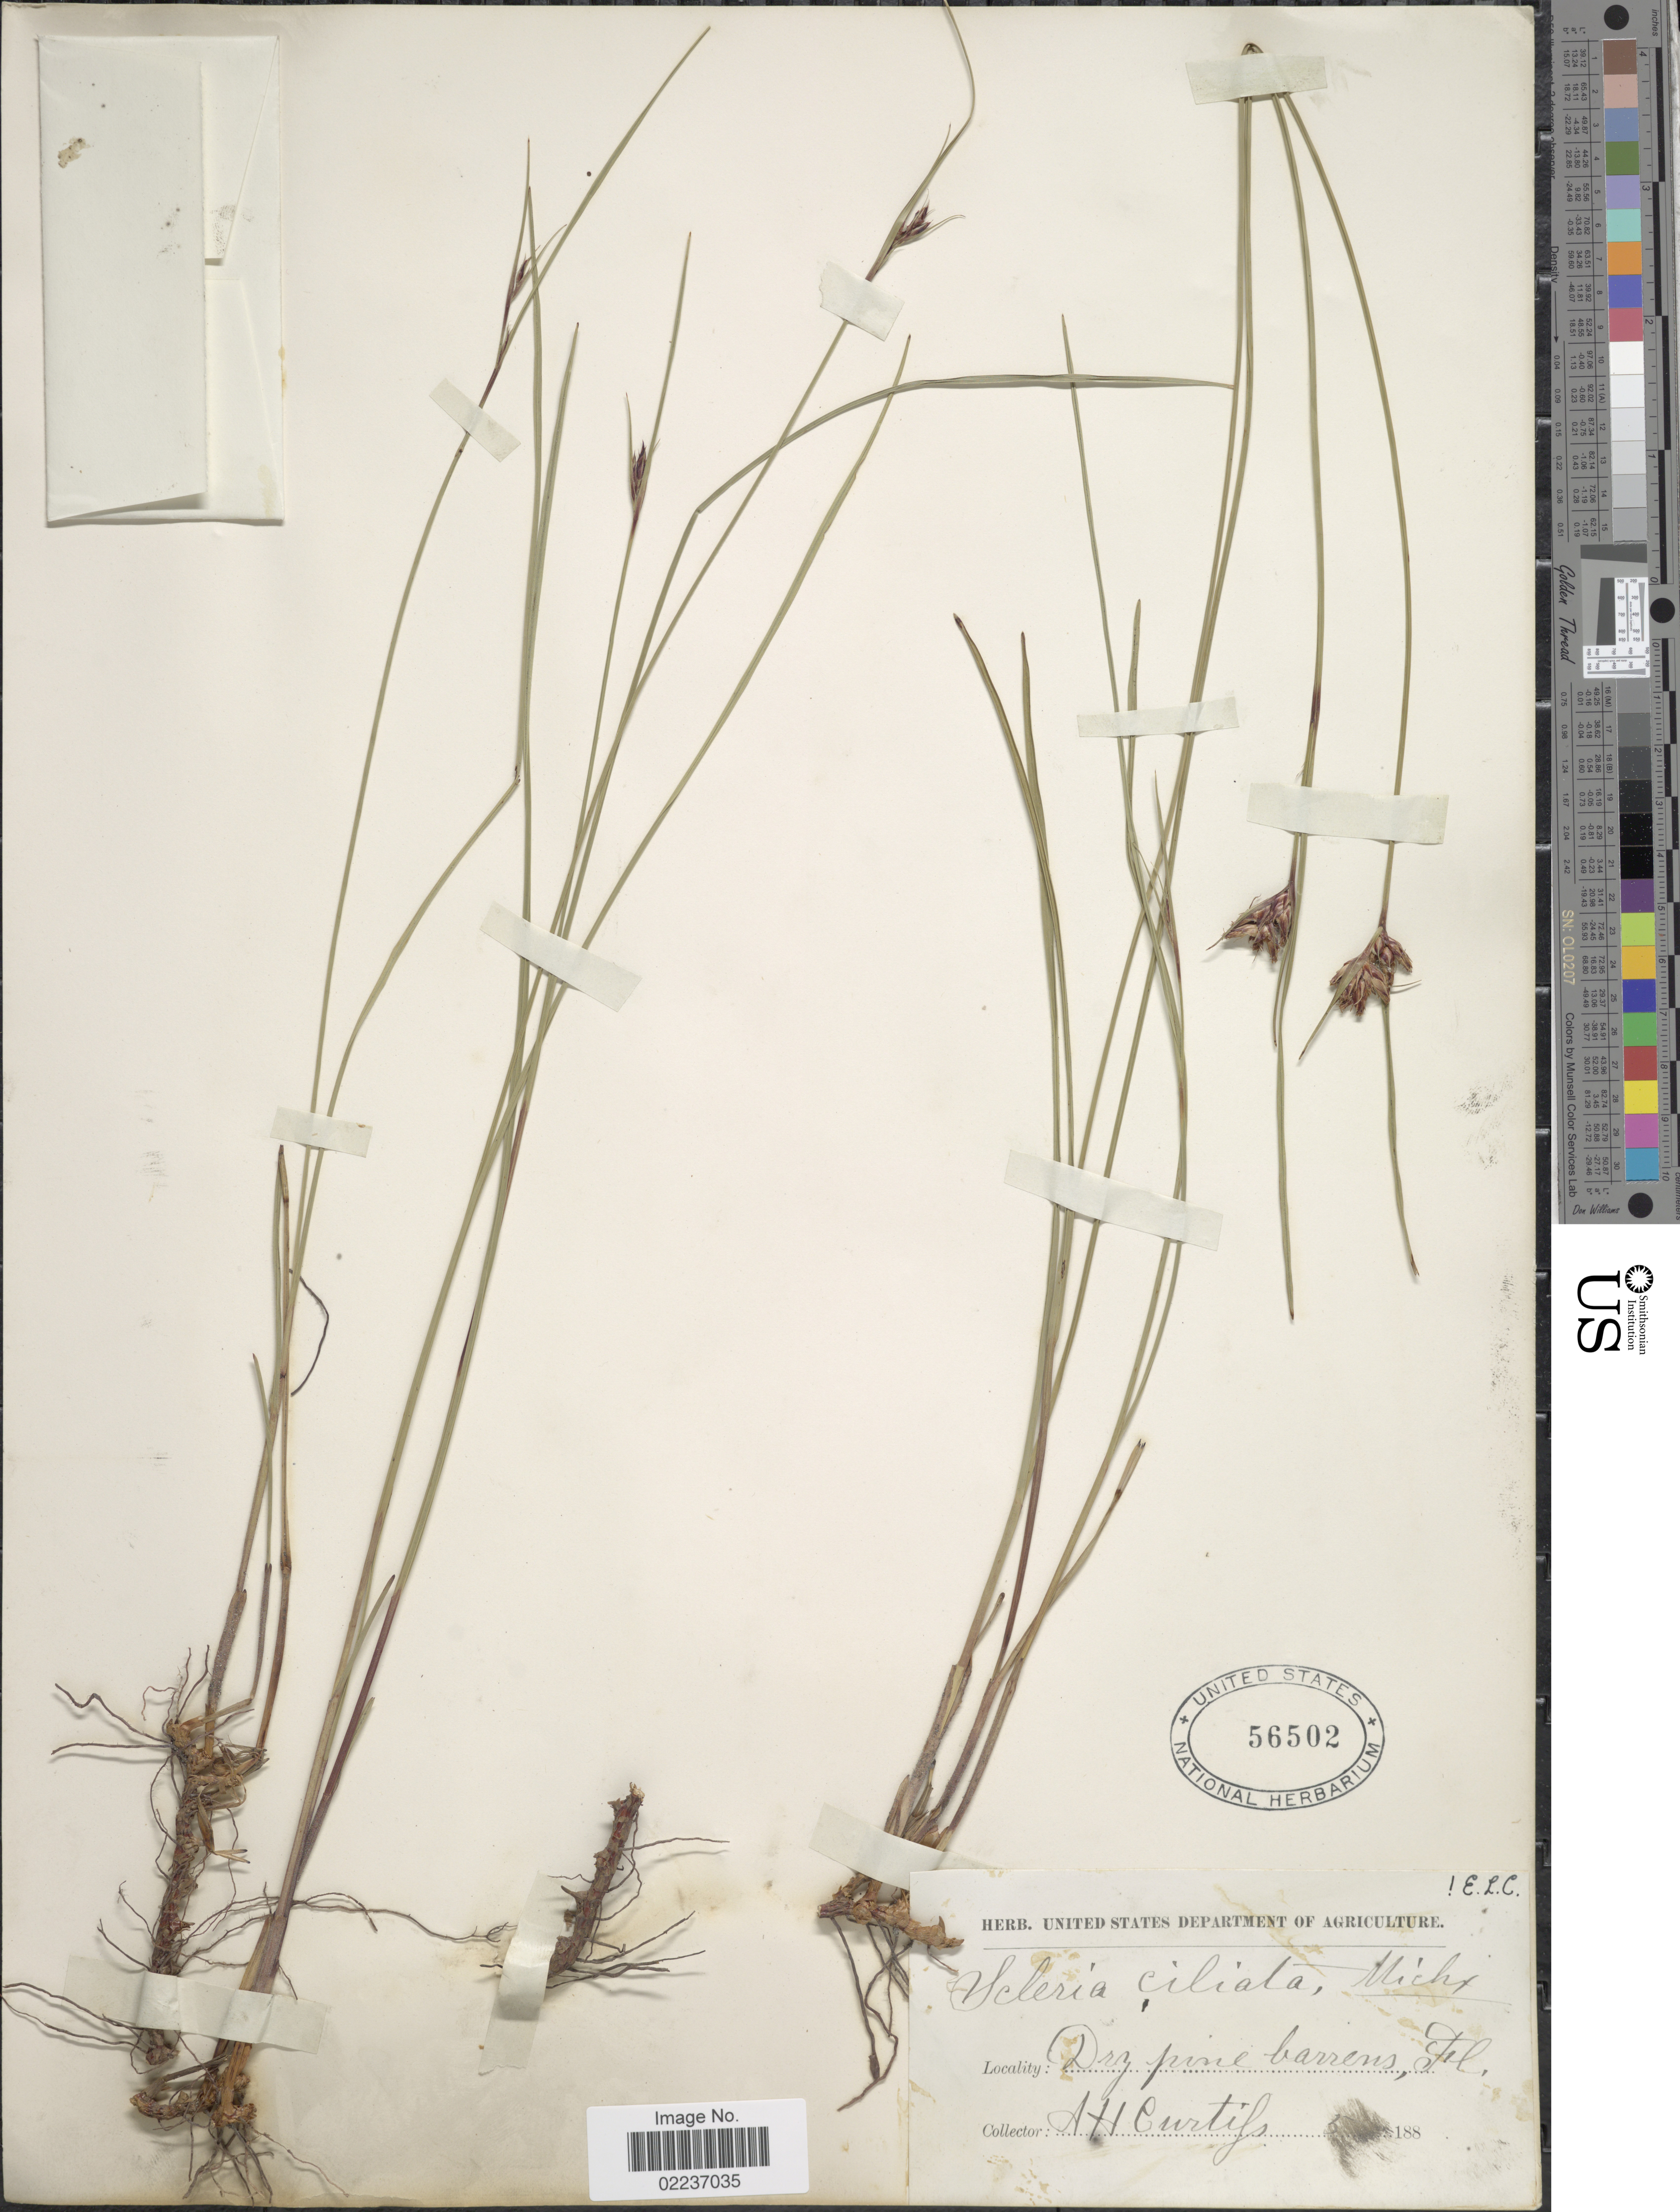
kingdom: Plantae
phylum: Tracheophyta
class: Liliopsida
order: Poales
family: Cyperaceae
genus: Scleria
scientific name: Scleria ciliata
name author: Michx.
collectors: A. H. Curtiss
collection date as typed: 188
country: United States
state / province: Florida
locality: Dry pine barrens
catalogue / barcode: US 56502